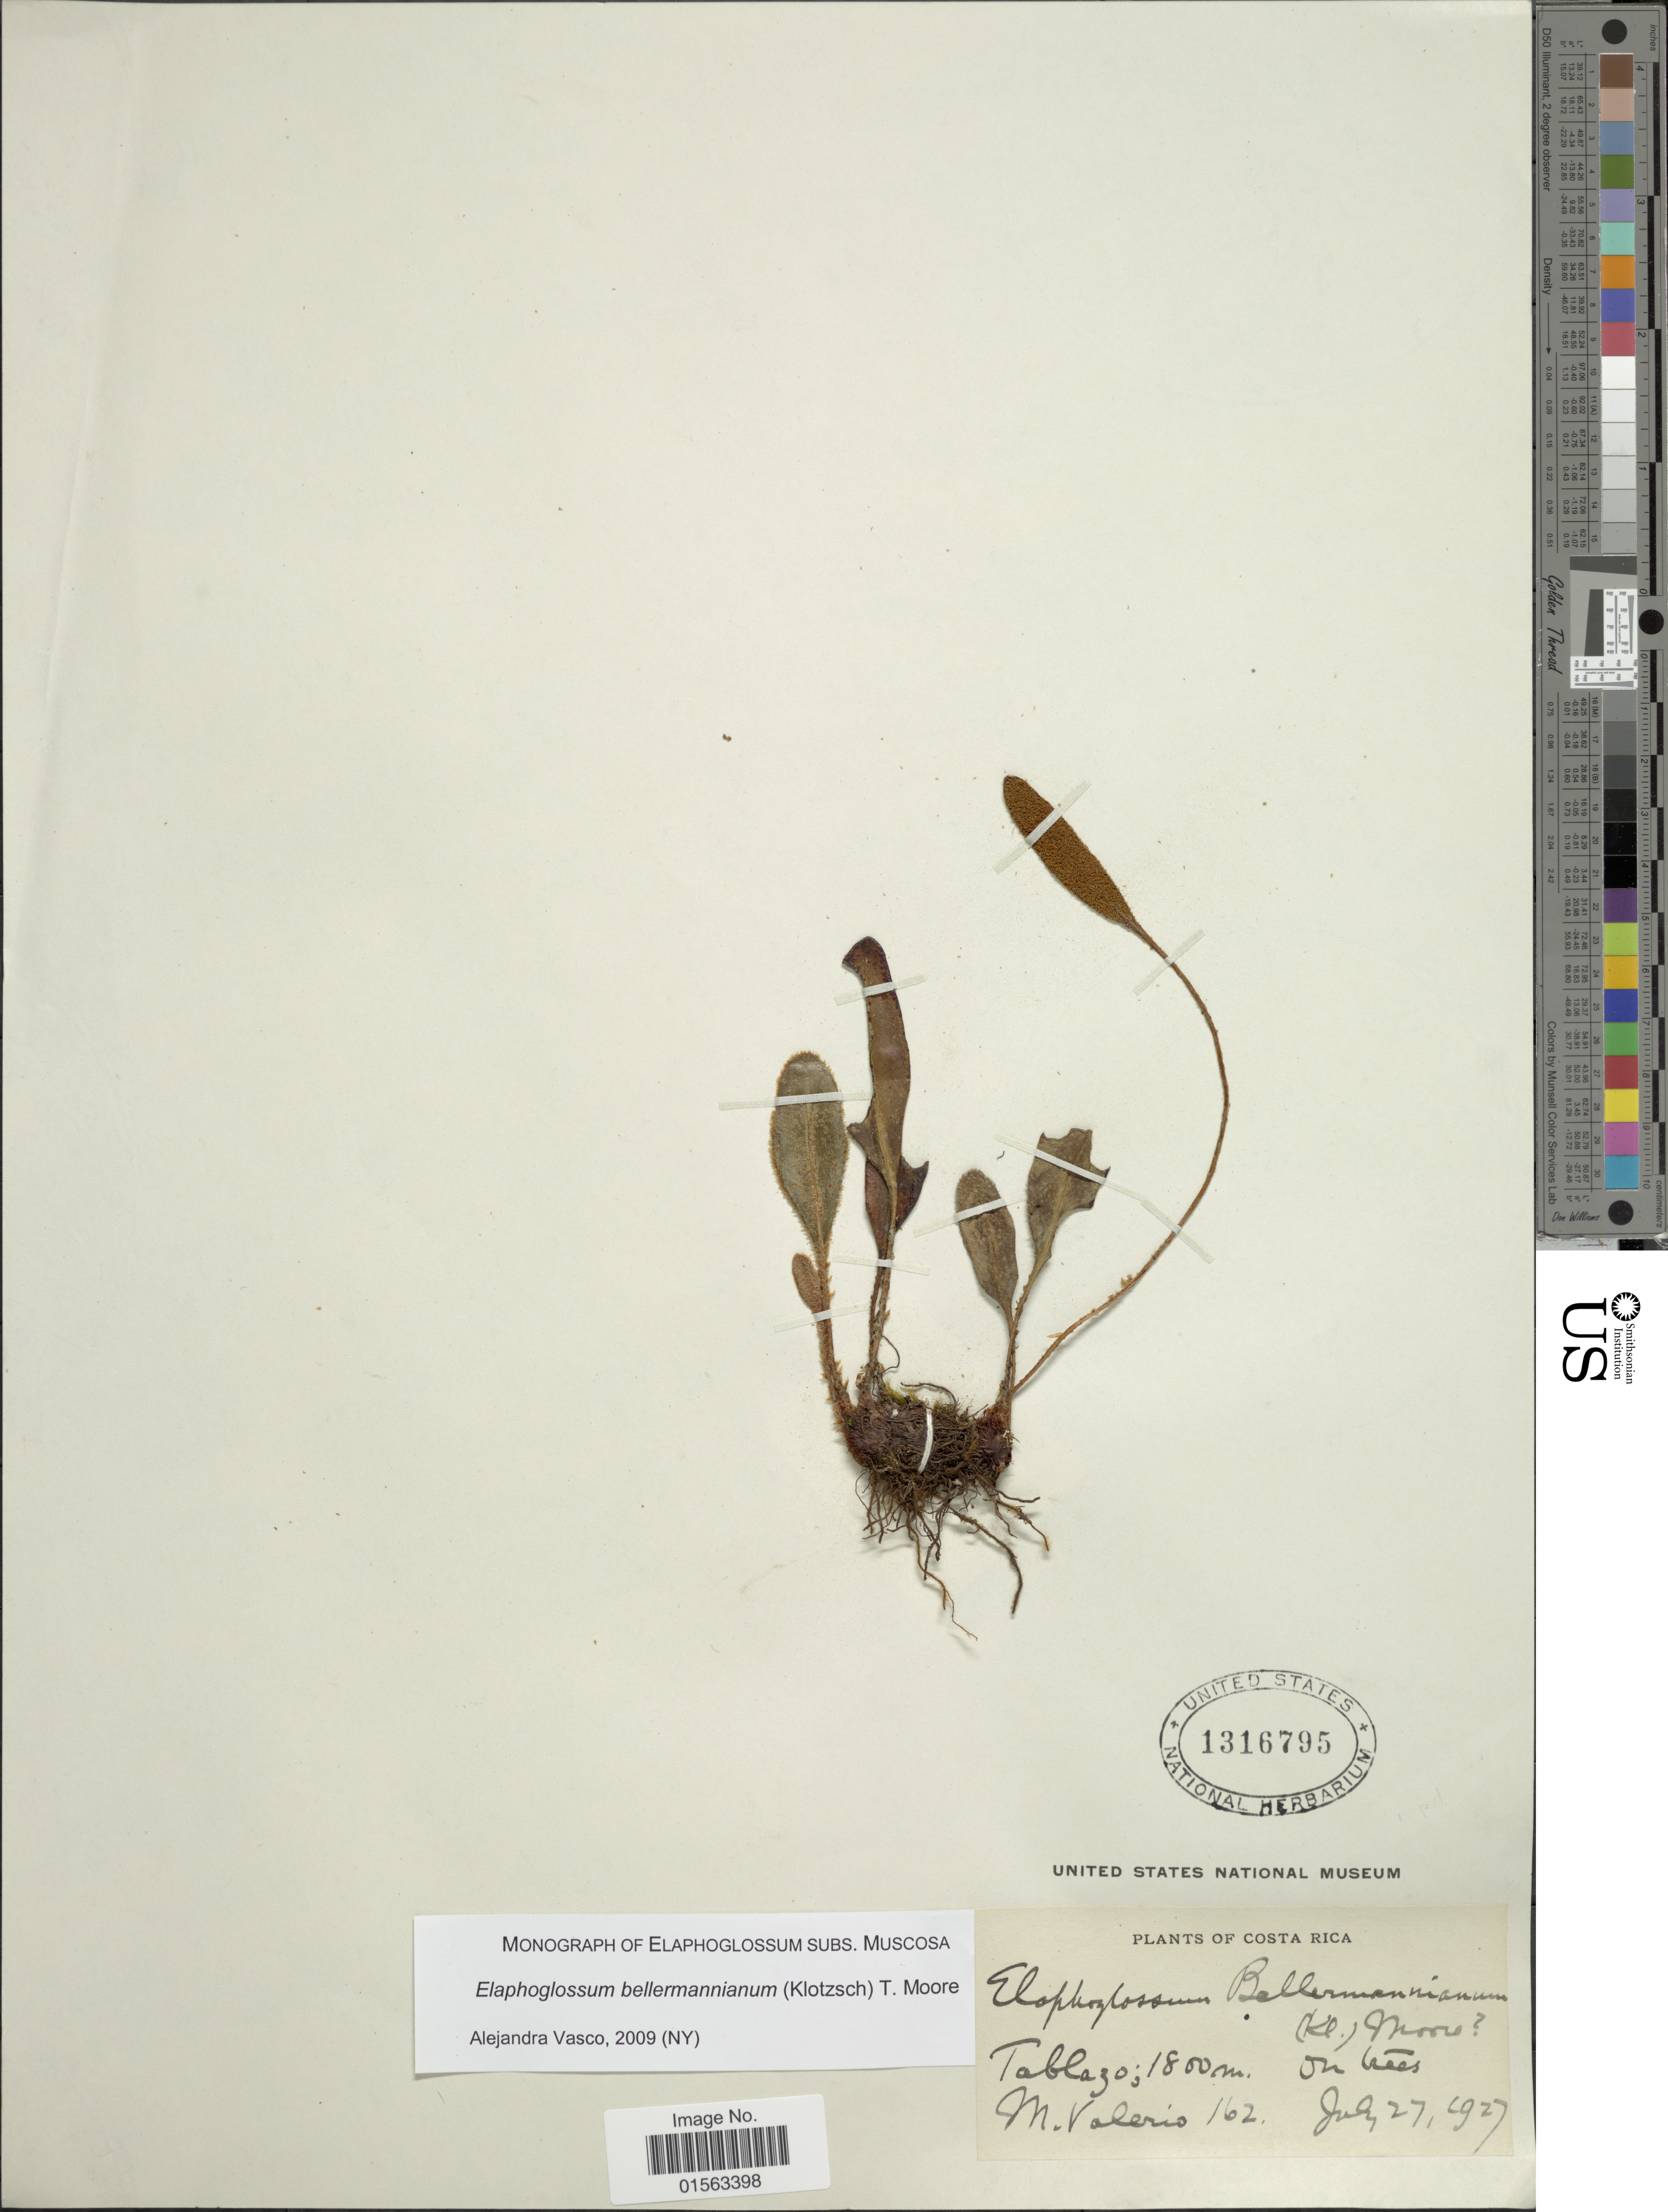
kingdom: Plantae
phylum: Tracheophyta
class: Polypodiopsida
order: Polypodiales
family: Dryopteridaceae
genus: Elaphoglossum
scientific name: Elaphoglossum bellermannianum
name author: (Klotzsch) T. Moore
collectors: M. Valerio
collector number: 162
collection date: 1927-07-27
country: Costa Rica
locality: Tablazo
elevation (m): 1800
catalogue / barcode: US 1316795